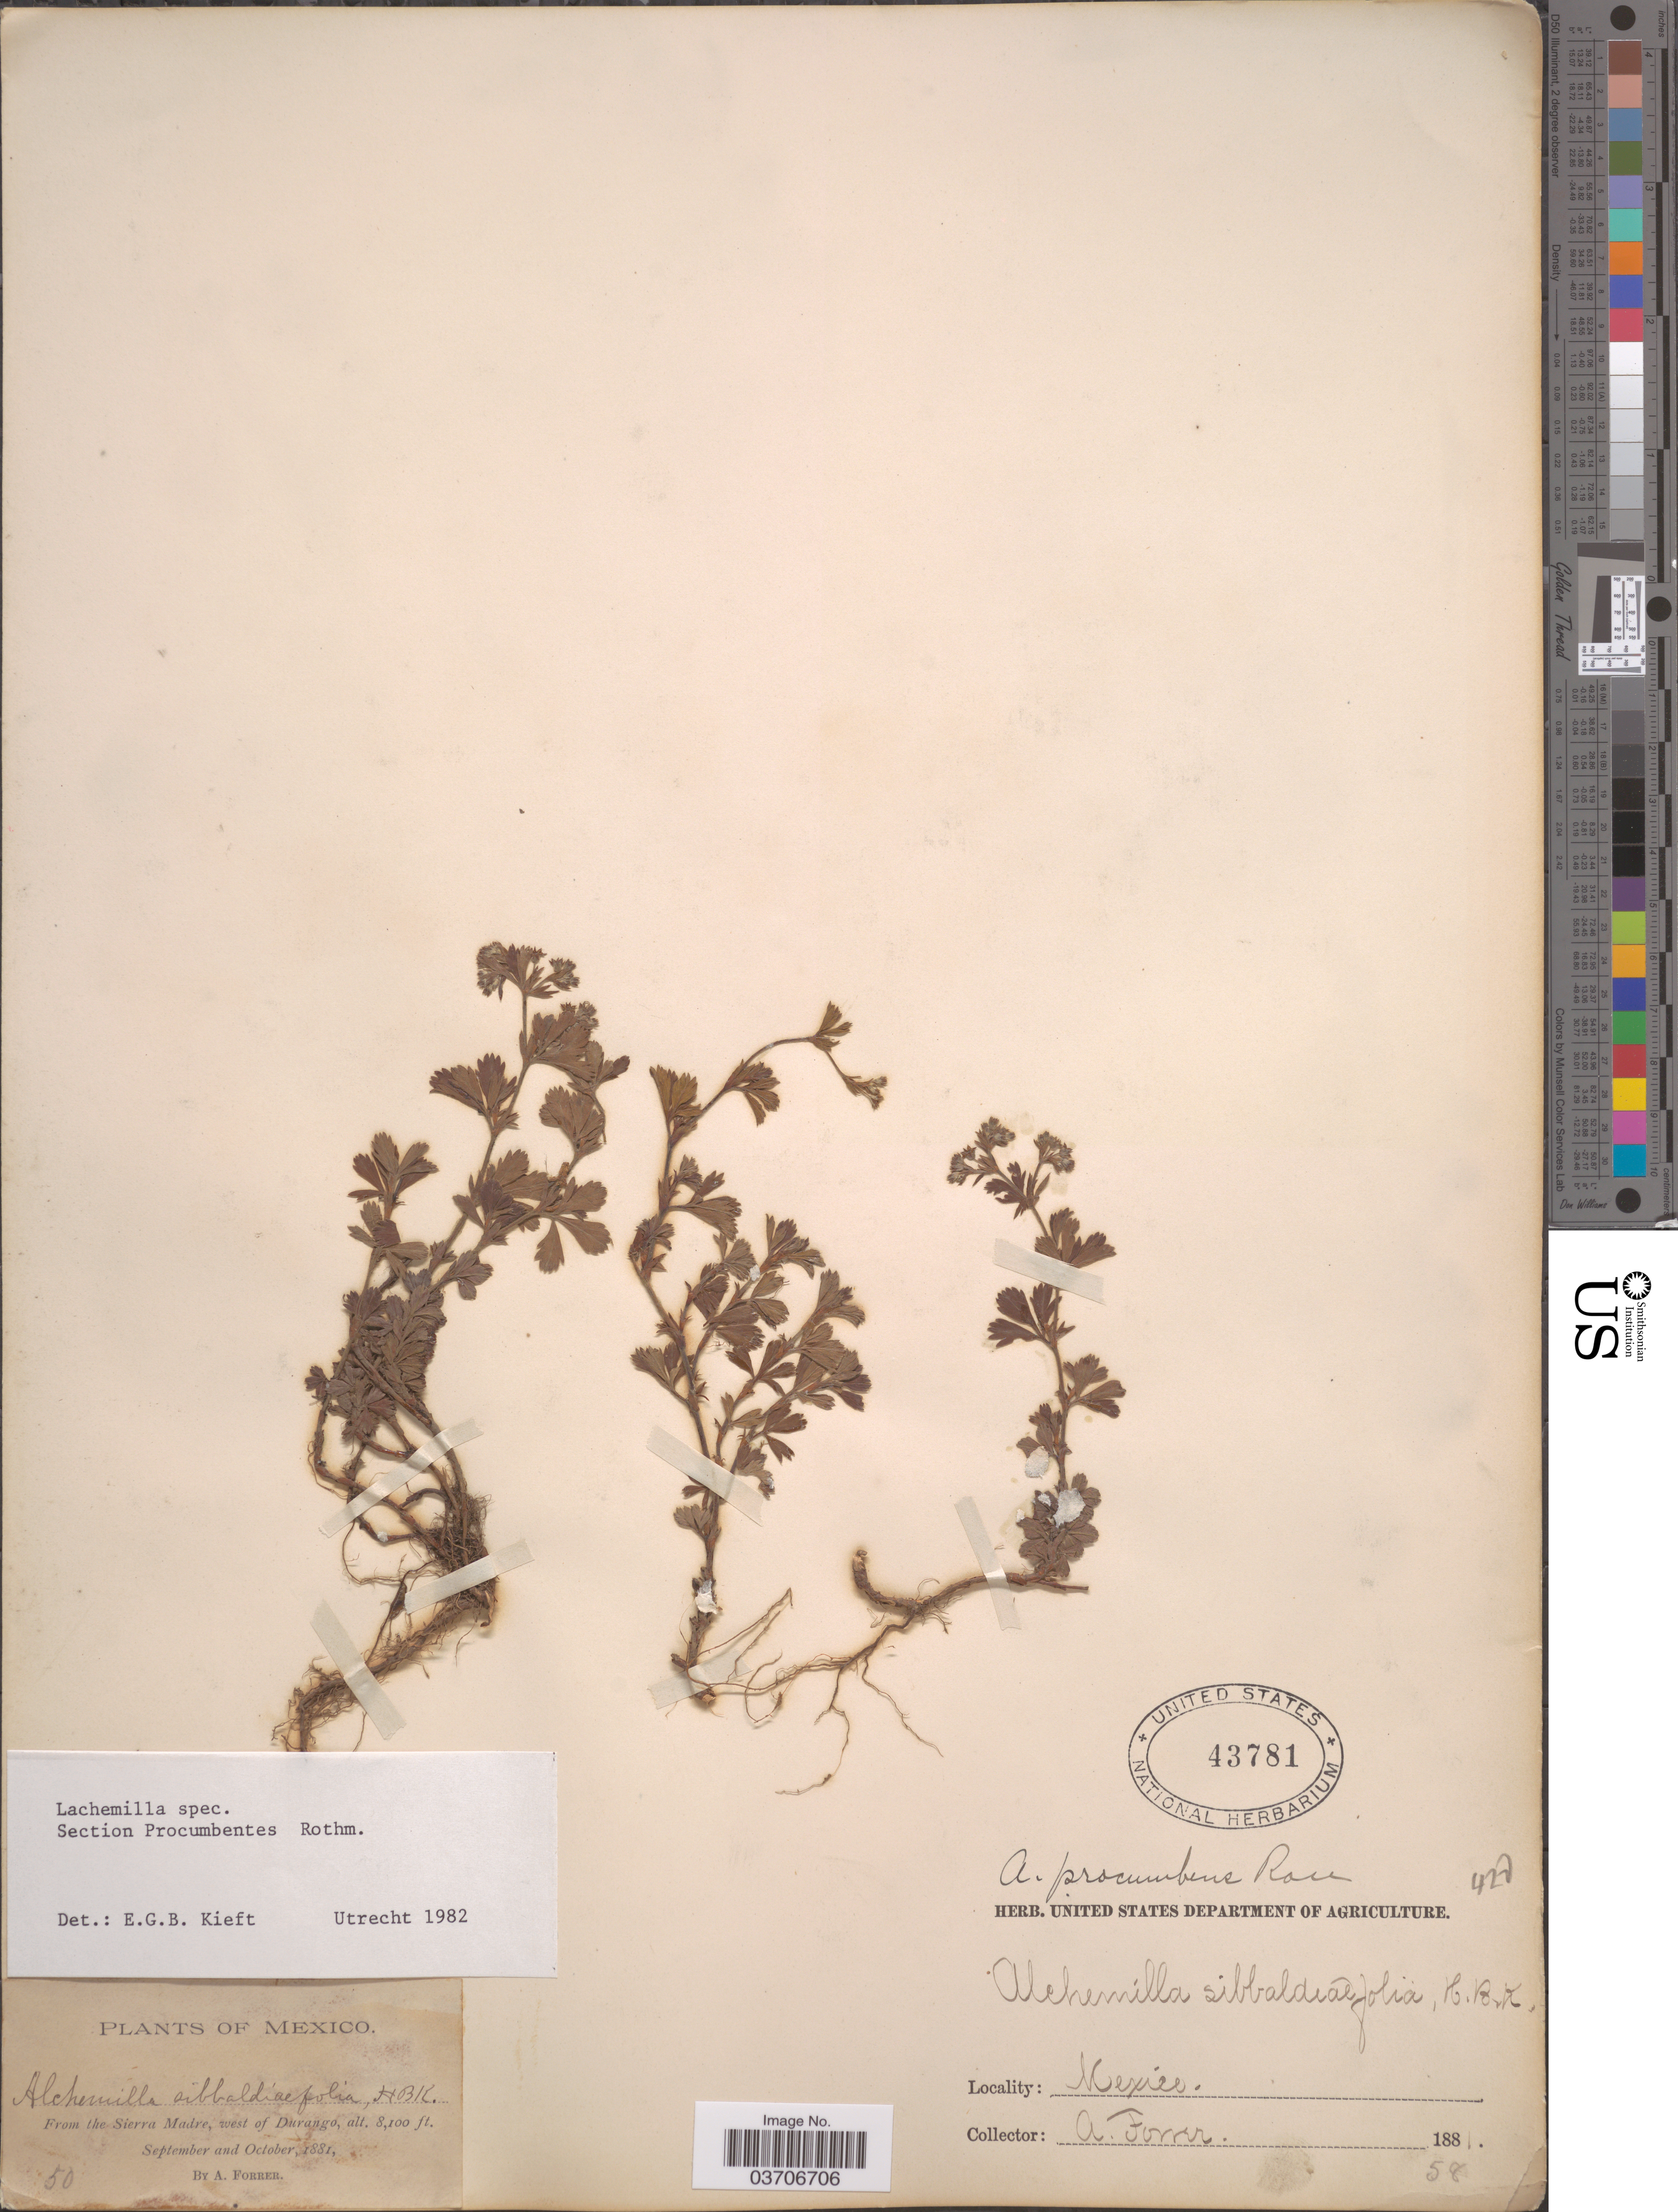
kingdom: Plantae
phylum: Tracheophyta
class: Magnoliopsida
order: Rosales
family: Rosaceae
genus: Lachemilla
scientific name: Lachemilla procumbens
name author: (Rose) Rydb.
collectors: A. Forrer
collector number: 50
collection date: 1881-09/1881-10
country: Mexico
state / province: Durango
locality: From the Sierra Madre, west of Durango.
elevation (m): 2469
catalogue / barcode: US 43781